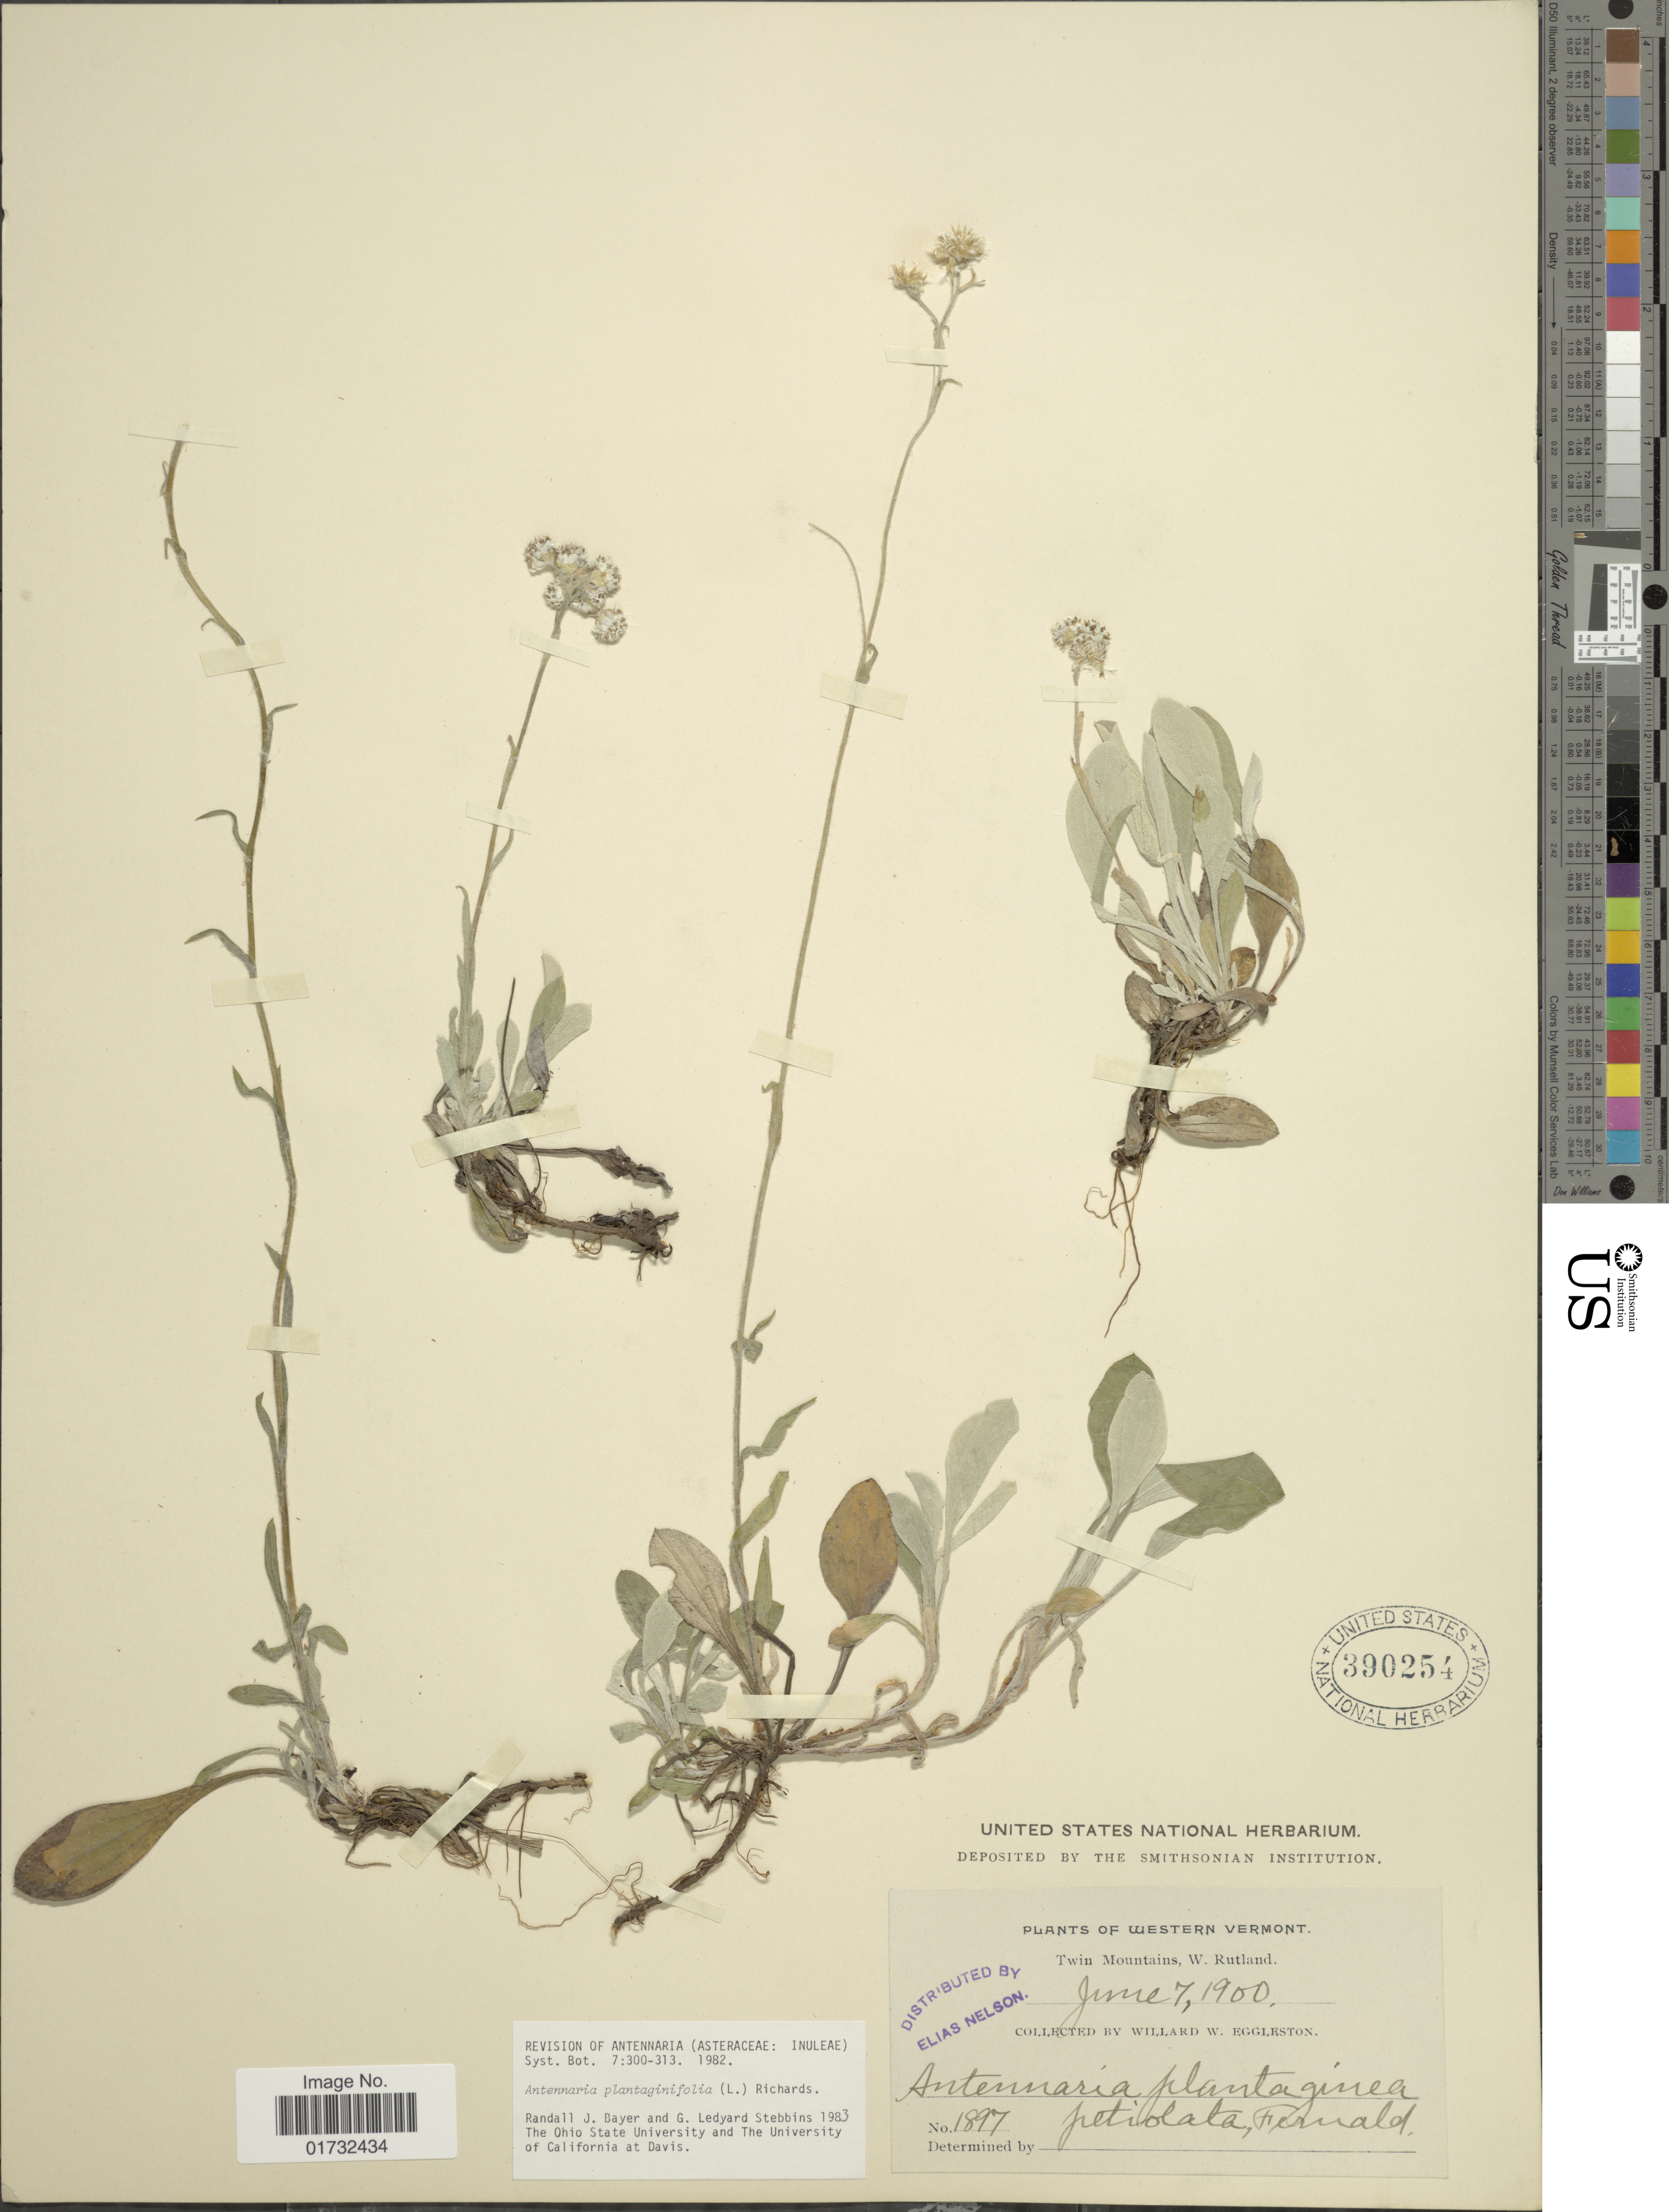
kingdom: Plantae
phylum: Tracheophyta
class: Magnoliopsida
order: Asterales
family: Asteraceae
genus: Antennaria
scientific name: Antennaria plantaginifolia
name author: (L.) Richardson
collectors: W. W. Eggleston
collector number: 1897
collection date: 1900-06-07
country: United States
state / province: Vermont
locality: Western Vermont. Twin Mountains, W. Rutland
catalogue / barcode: US 390254